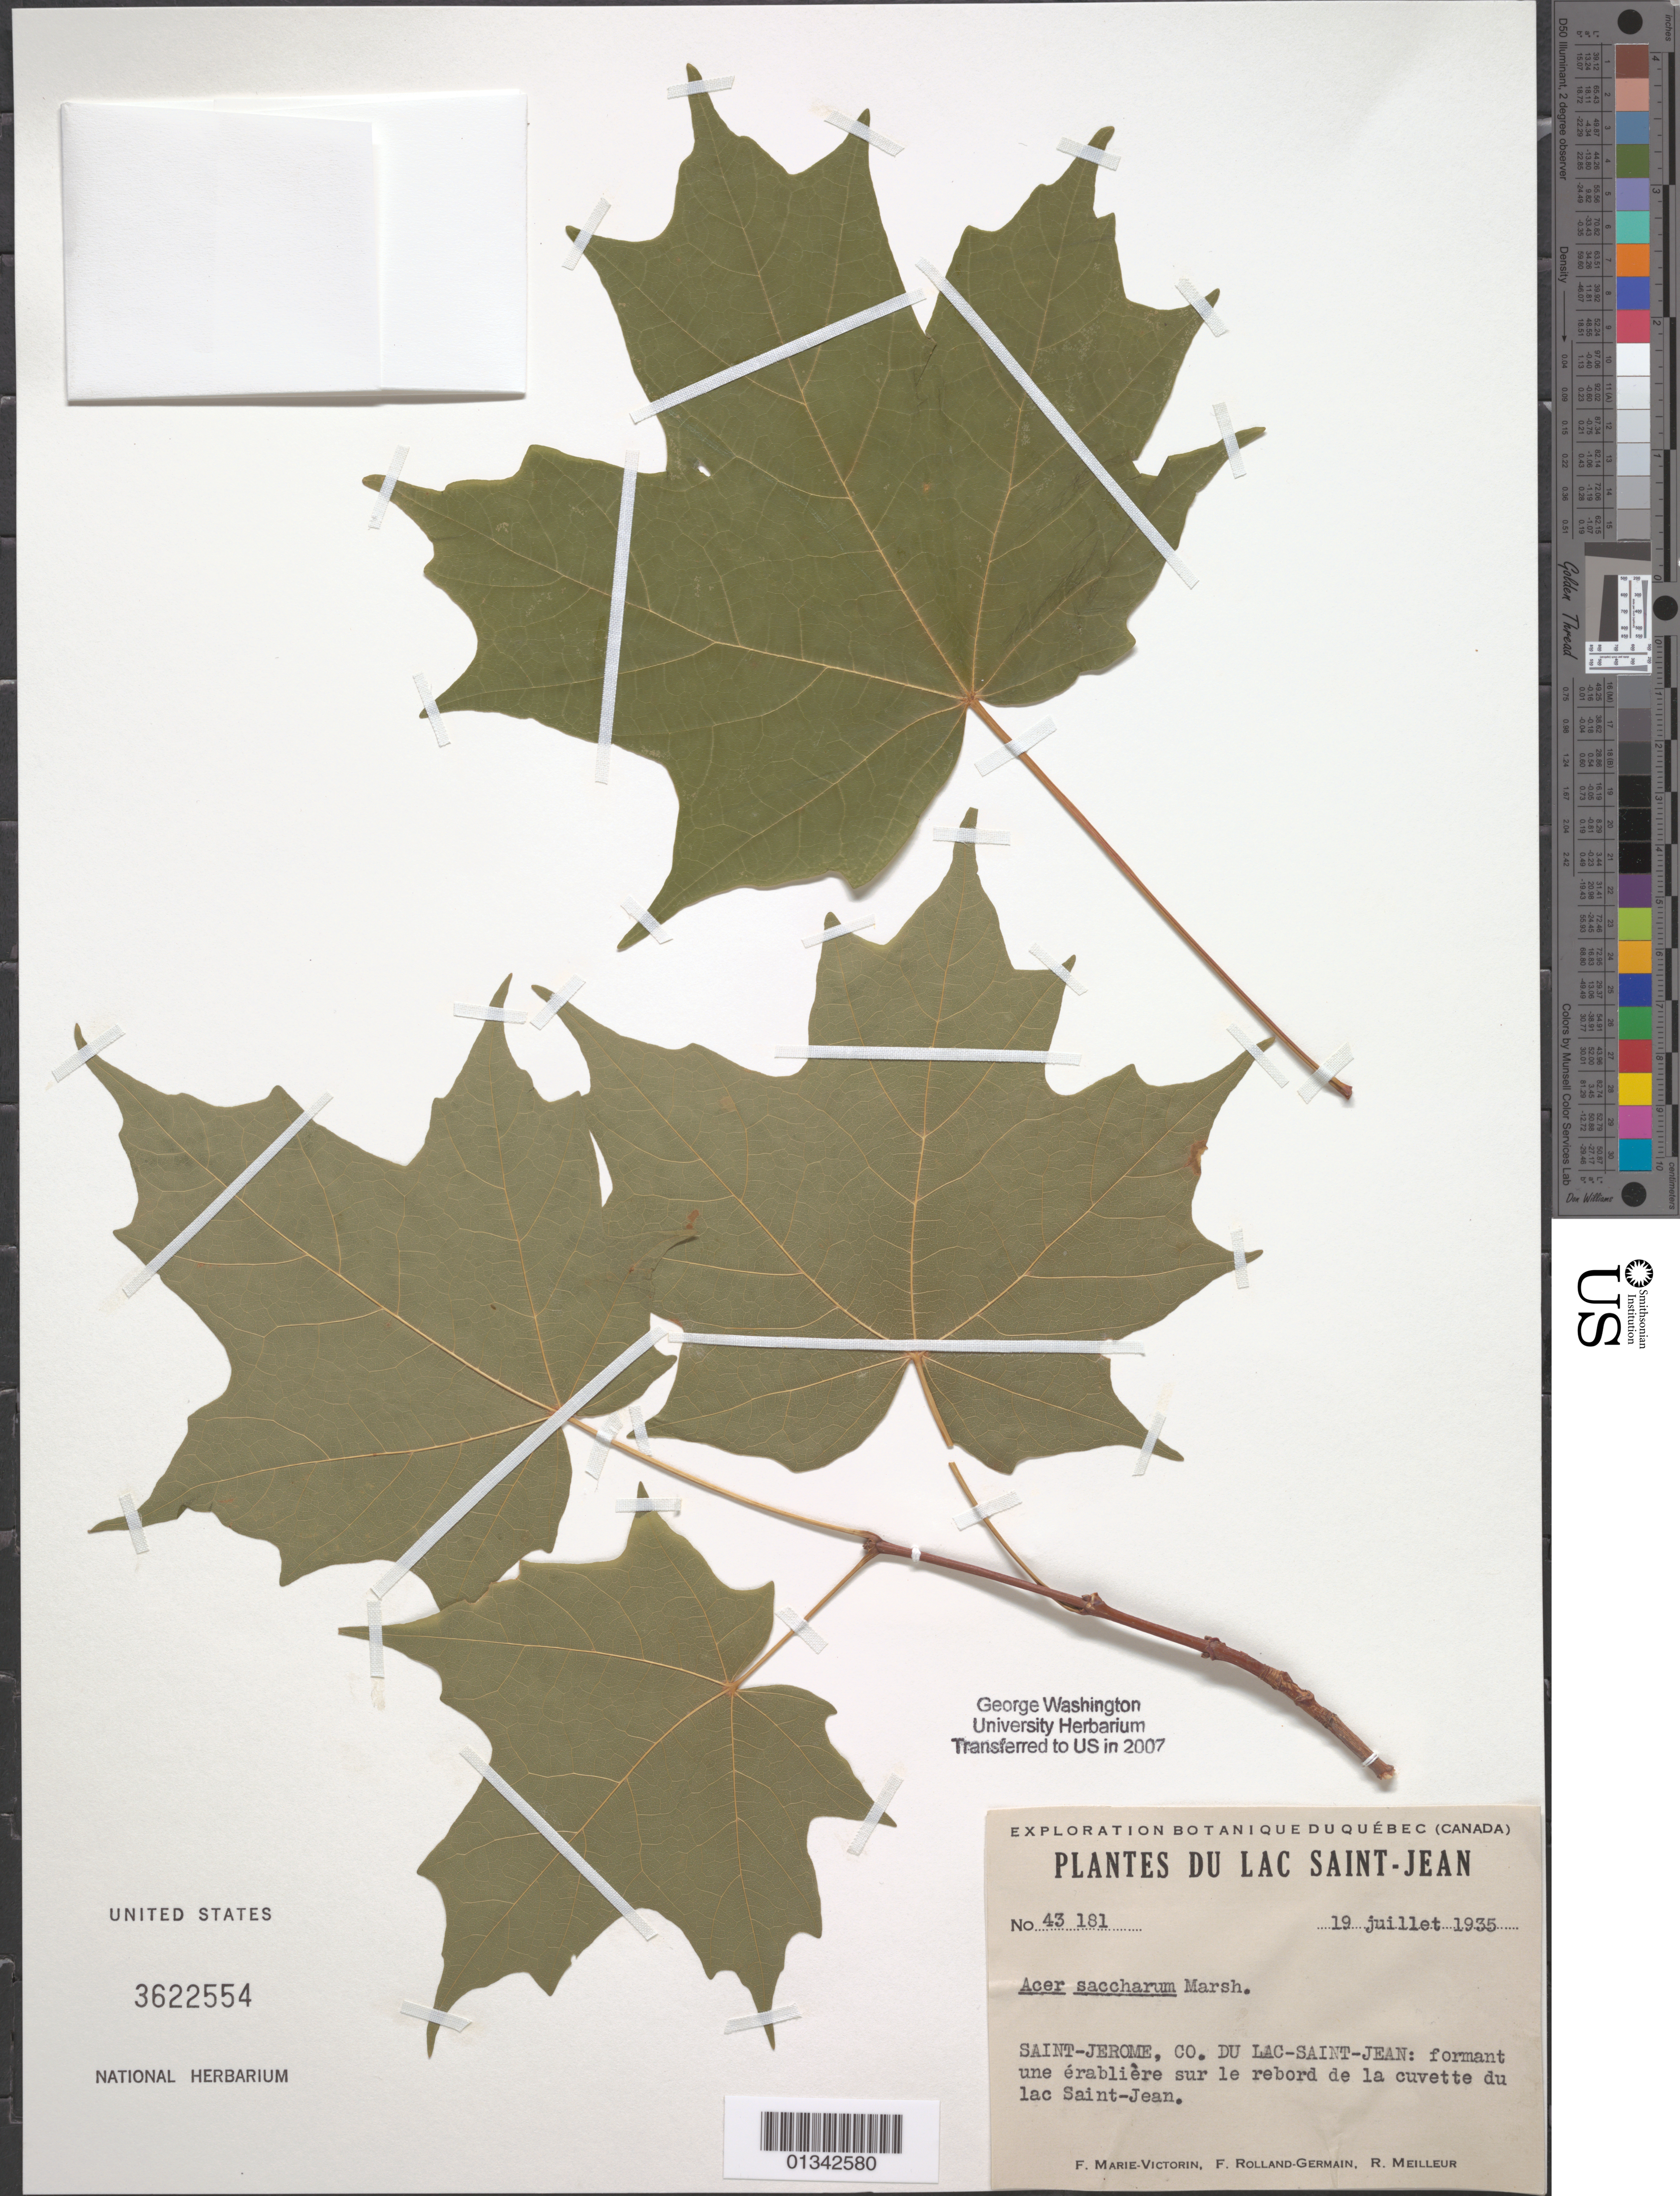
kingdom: Plantae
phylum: Tracheophyta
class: Magnoliopsida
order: Sapindales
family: Sapindaceae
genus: Acer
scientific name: Acer saccharum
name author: Marshall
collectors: Fr. Marie-Victorin & Rolland-Germain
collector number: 43181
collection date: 1935-07-19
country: Canada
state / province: Quebec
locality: Saint-Jerome, Co. Du Lac-Saint-Jean: formant une érabilière sur le rebord de la cuvette du lac Saint-Jean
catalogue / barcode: US 3622554